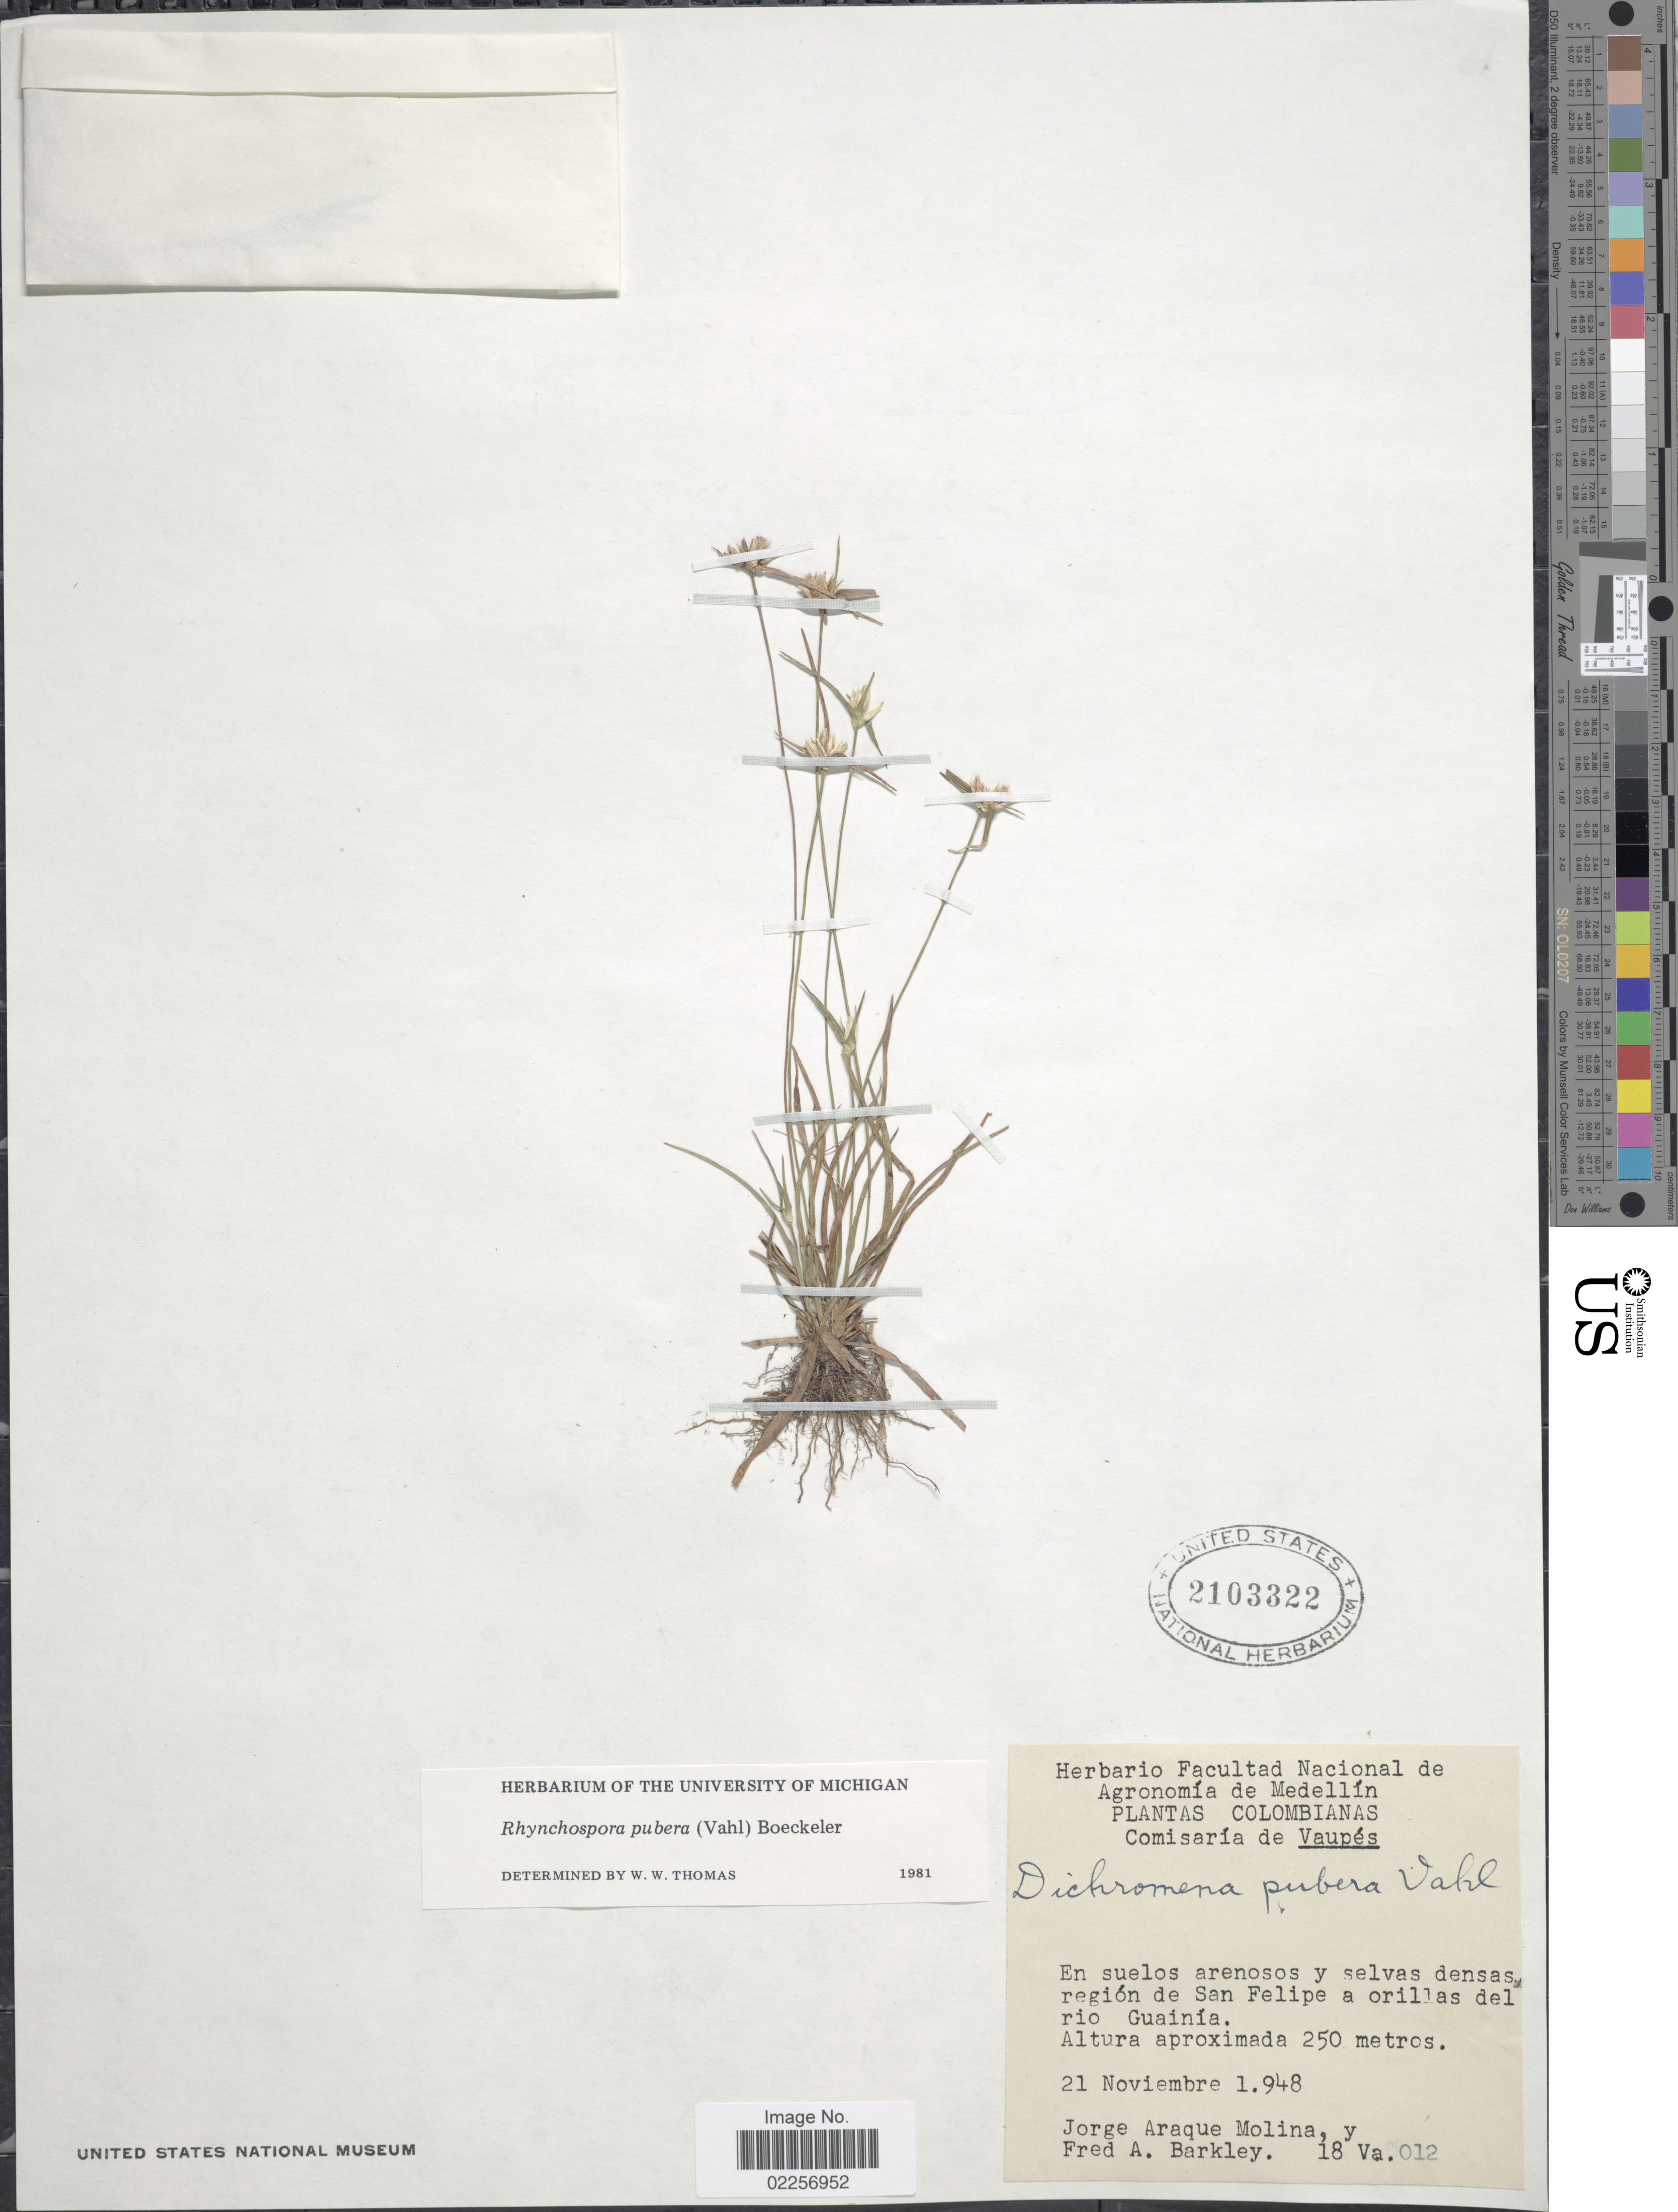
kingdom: Plantae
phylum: Tracheophyta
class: Liliopsida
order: Poales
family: Cyperaceae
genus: Rhynchospora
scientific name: Rhynchospora pubera subsp. pubera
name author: (Vahl) Boeckeler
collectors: J. Araque Molina & F. A. Barkley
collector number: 18Va.012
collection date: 1948-11-21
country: Colombia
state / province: Vaupés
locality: Colombianas. En suelos arenosos y selvas densas region de San Felipe a orillas del rio Guainia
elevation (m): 250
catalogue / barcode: US 2103322